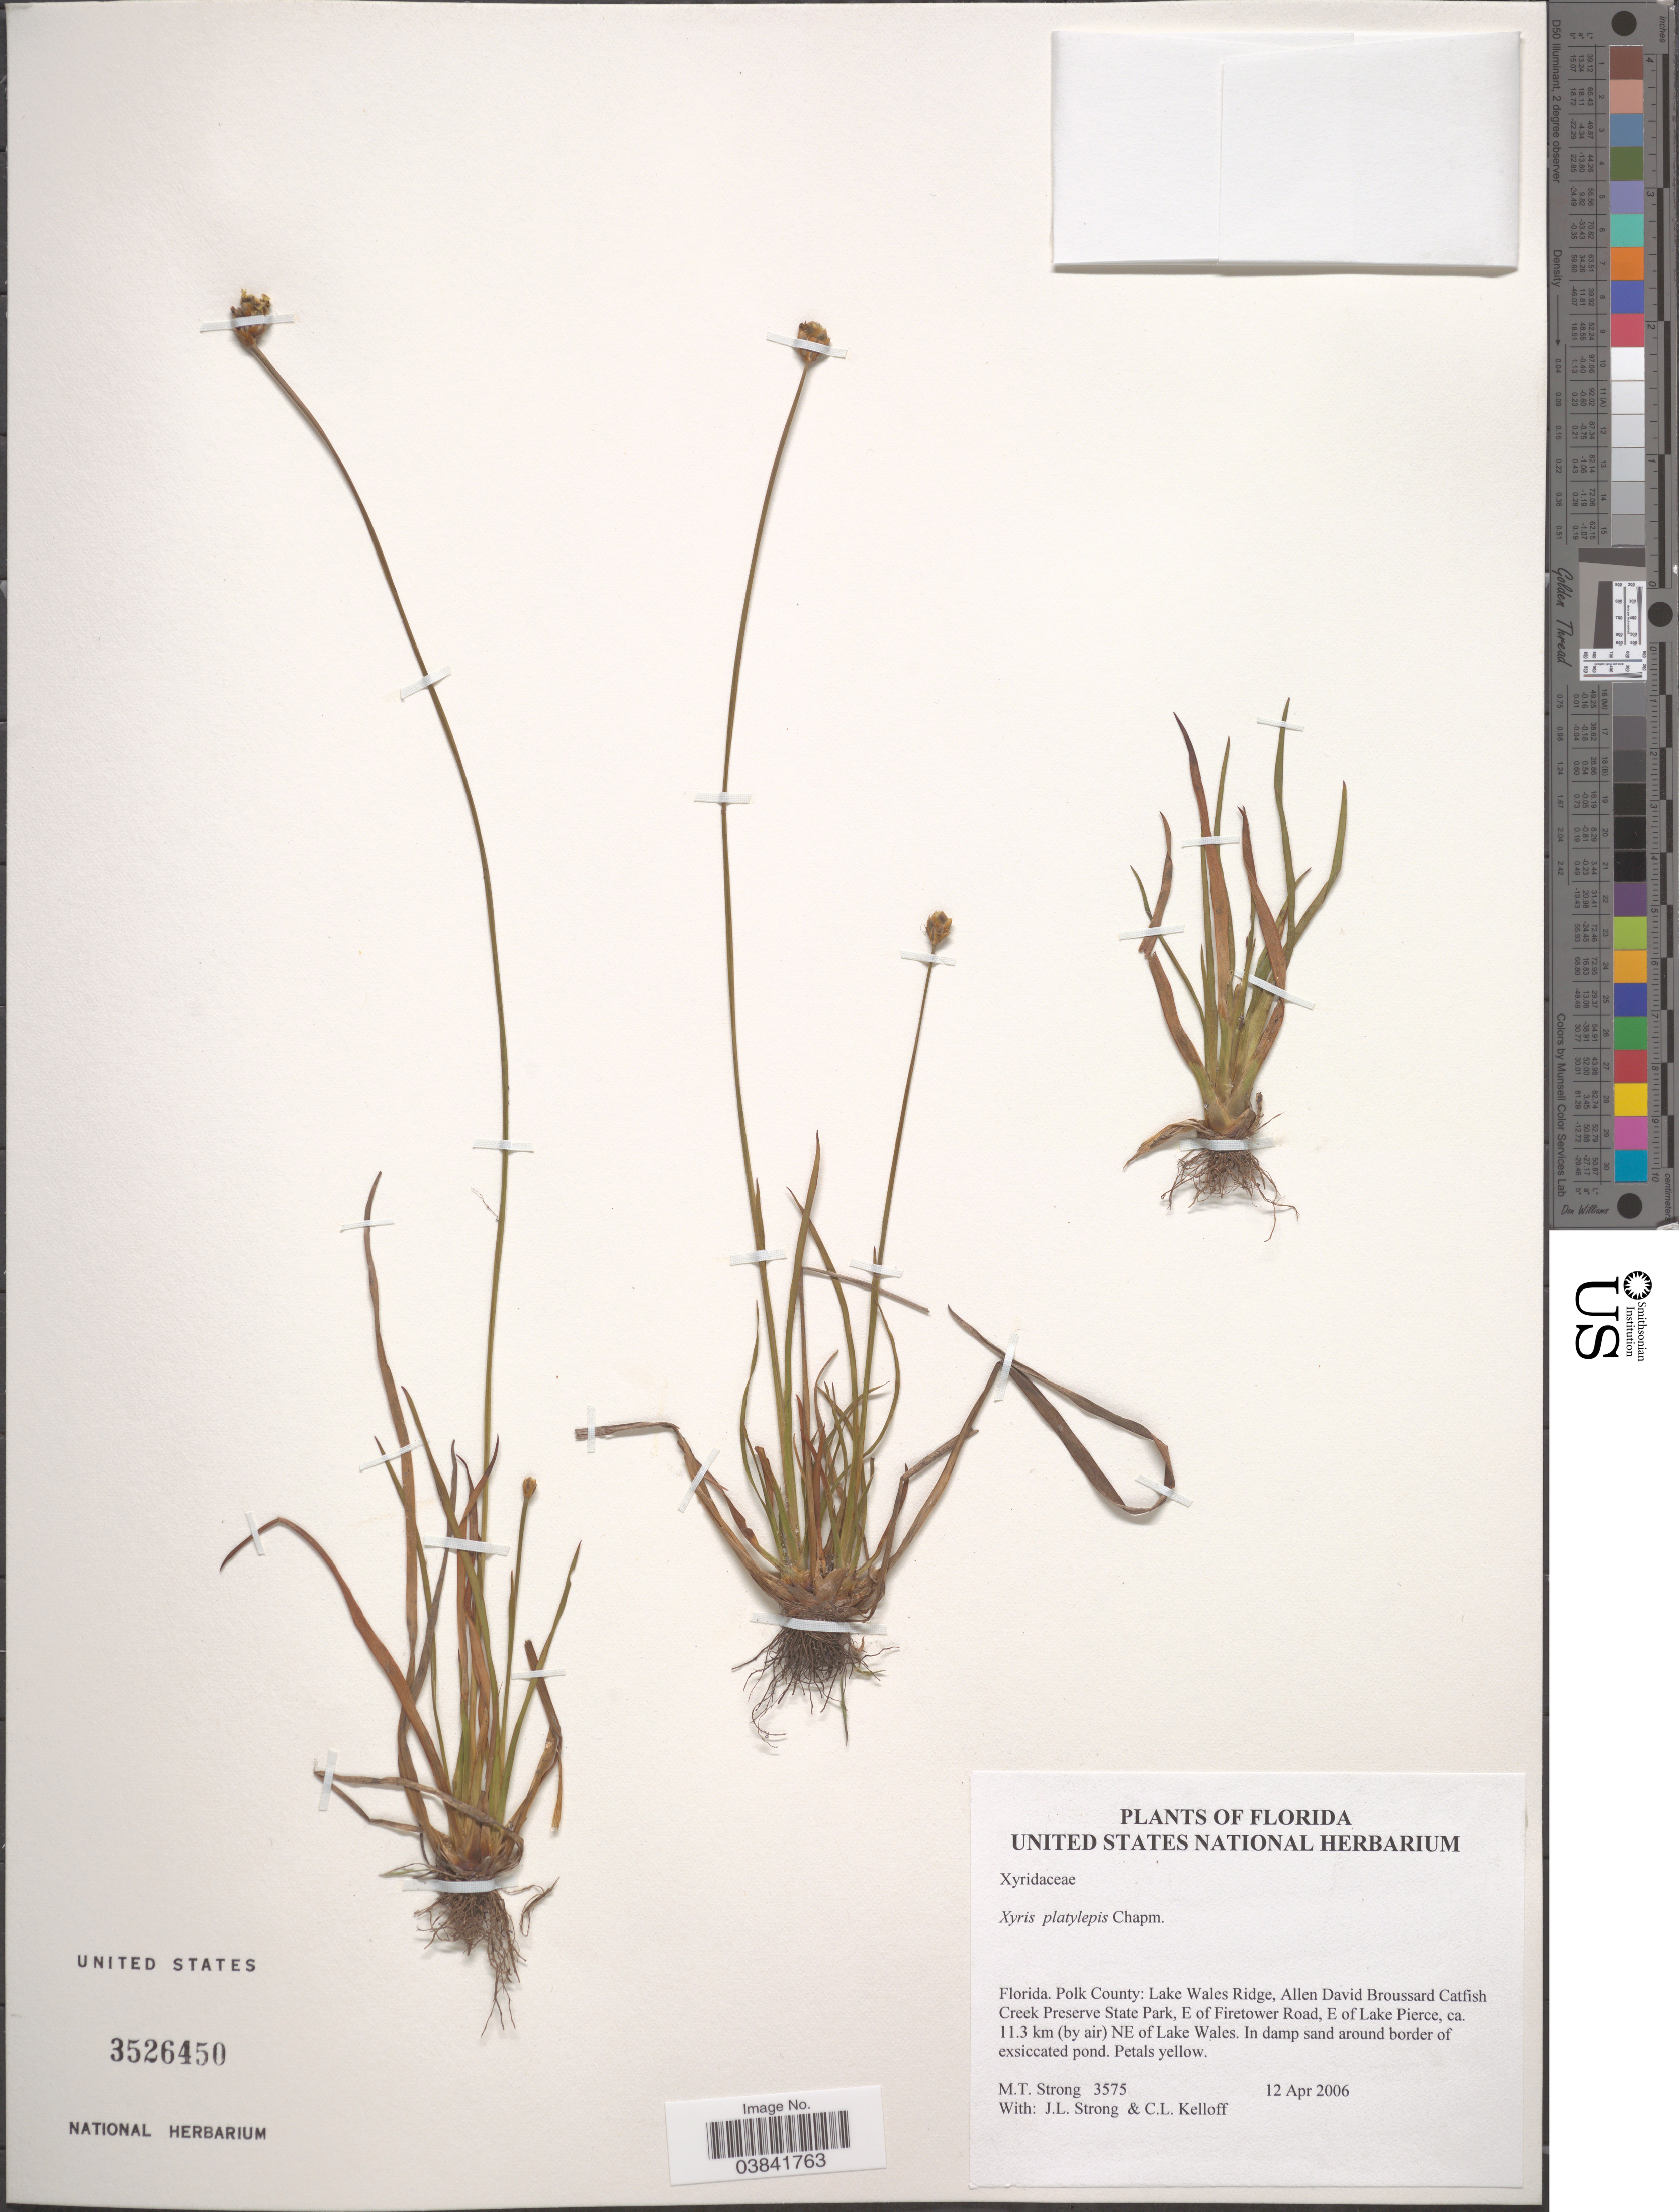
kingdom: Plantae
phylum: Tracheophyta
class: Liliopsida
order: Poales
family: Xyridaceae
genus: Xyris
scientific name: Xyris platylepis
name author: Chapm.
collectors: M. T. Strong, J. Strong & C. L. Kelloff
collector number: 3575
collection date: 2006-04-12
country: United States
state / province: Florida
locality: Polk County: Lake Wales Ridge, Allen David Broussard Catfish Creek Preserve State Park, E of Firetower Road, E of Lake Pierce, ca. 11.3 km (by air) NE of Lake Wales.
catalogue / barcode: US 3526450